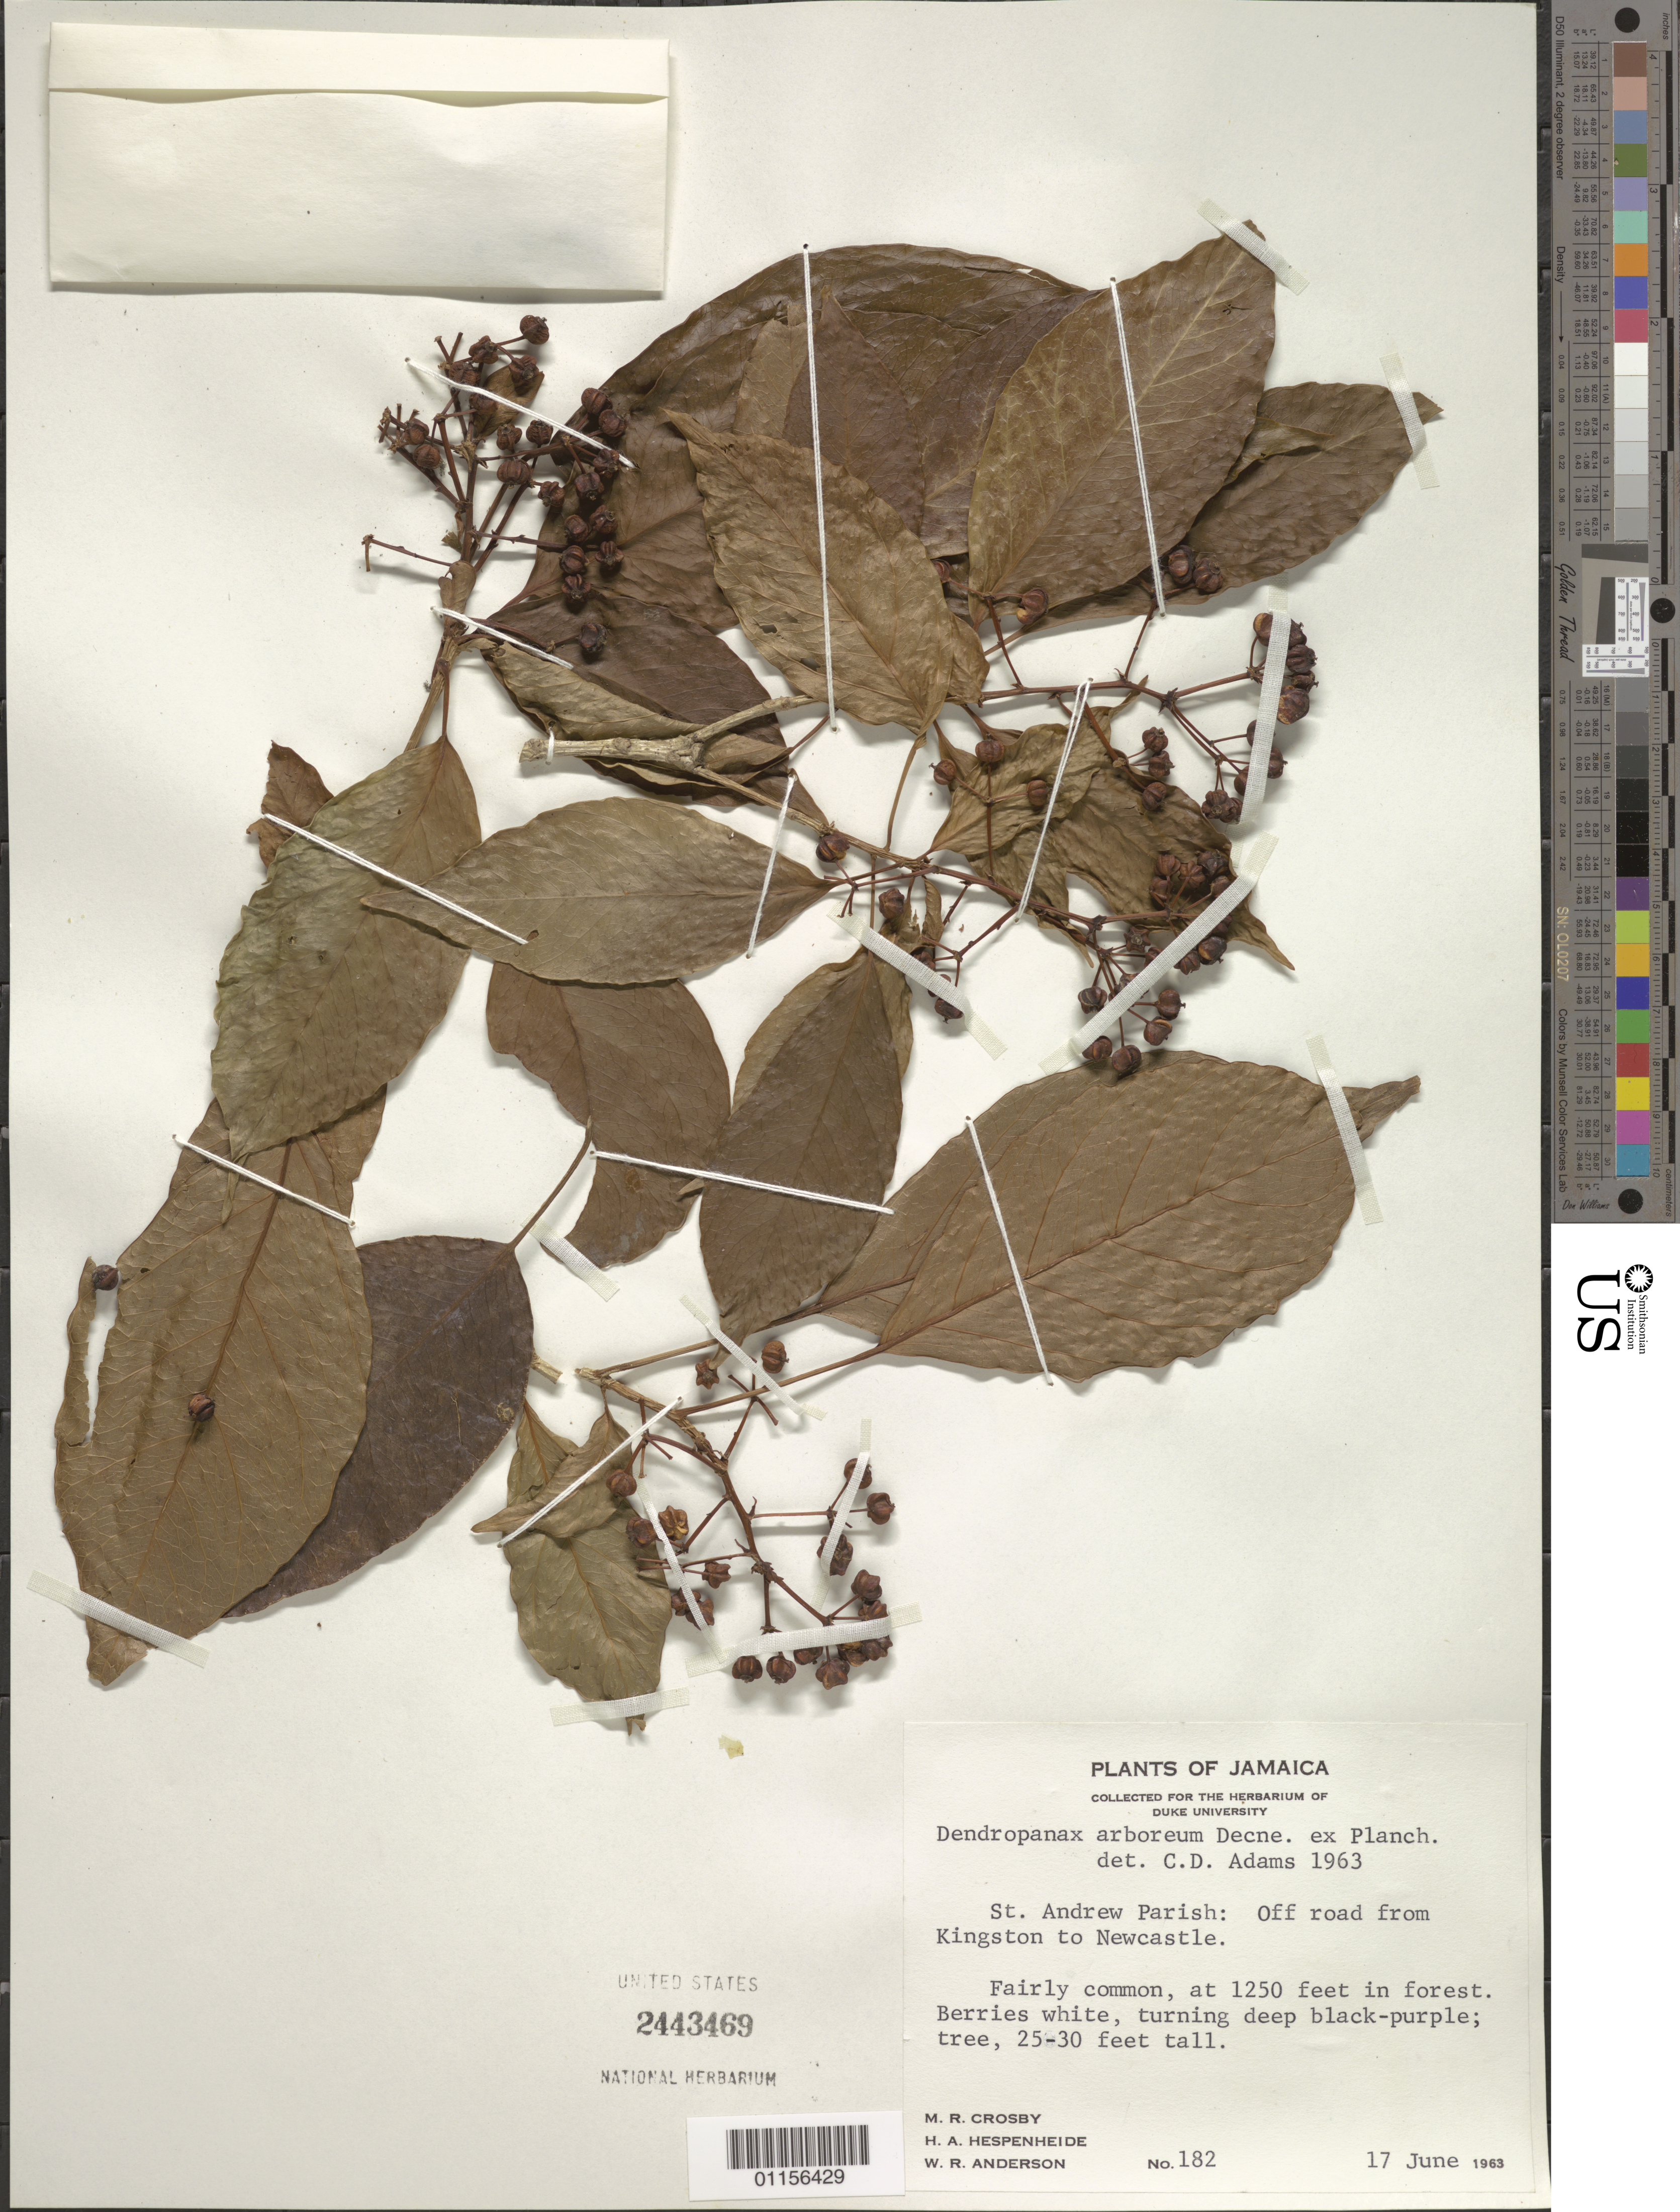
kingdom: Plantae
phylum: Tracheophyta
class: Magnoliopsida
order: Apiales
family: Araliaceae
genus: Dendropanax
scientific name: Dendropanax arboreus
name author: (L.) Decne. & Planch.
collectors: M. R. Crosby, H. A. Hespenheide & W. R. Anderson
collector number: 182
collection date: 1963-06-17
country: Jamaica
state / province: Saint Andrew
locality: Off Rd from Kingston to Newcastle.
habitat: Fairly common tree in the forest.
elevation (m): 381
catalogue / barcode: US 2443469